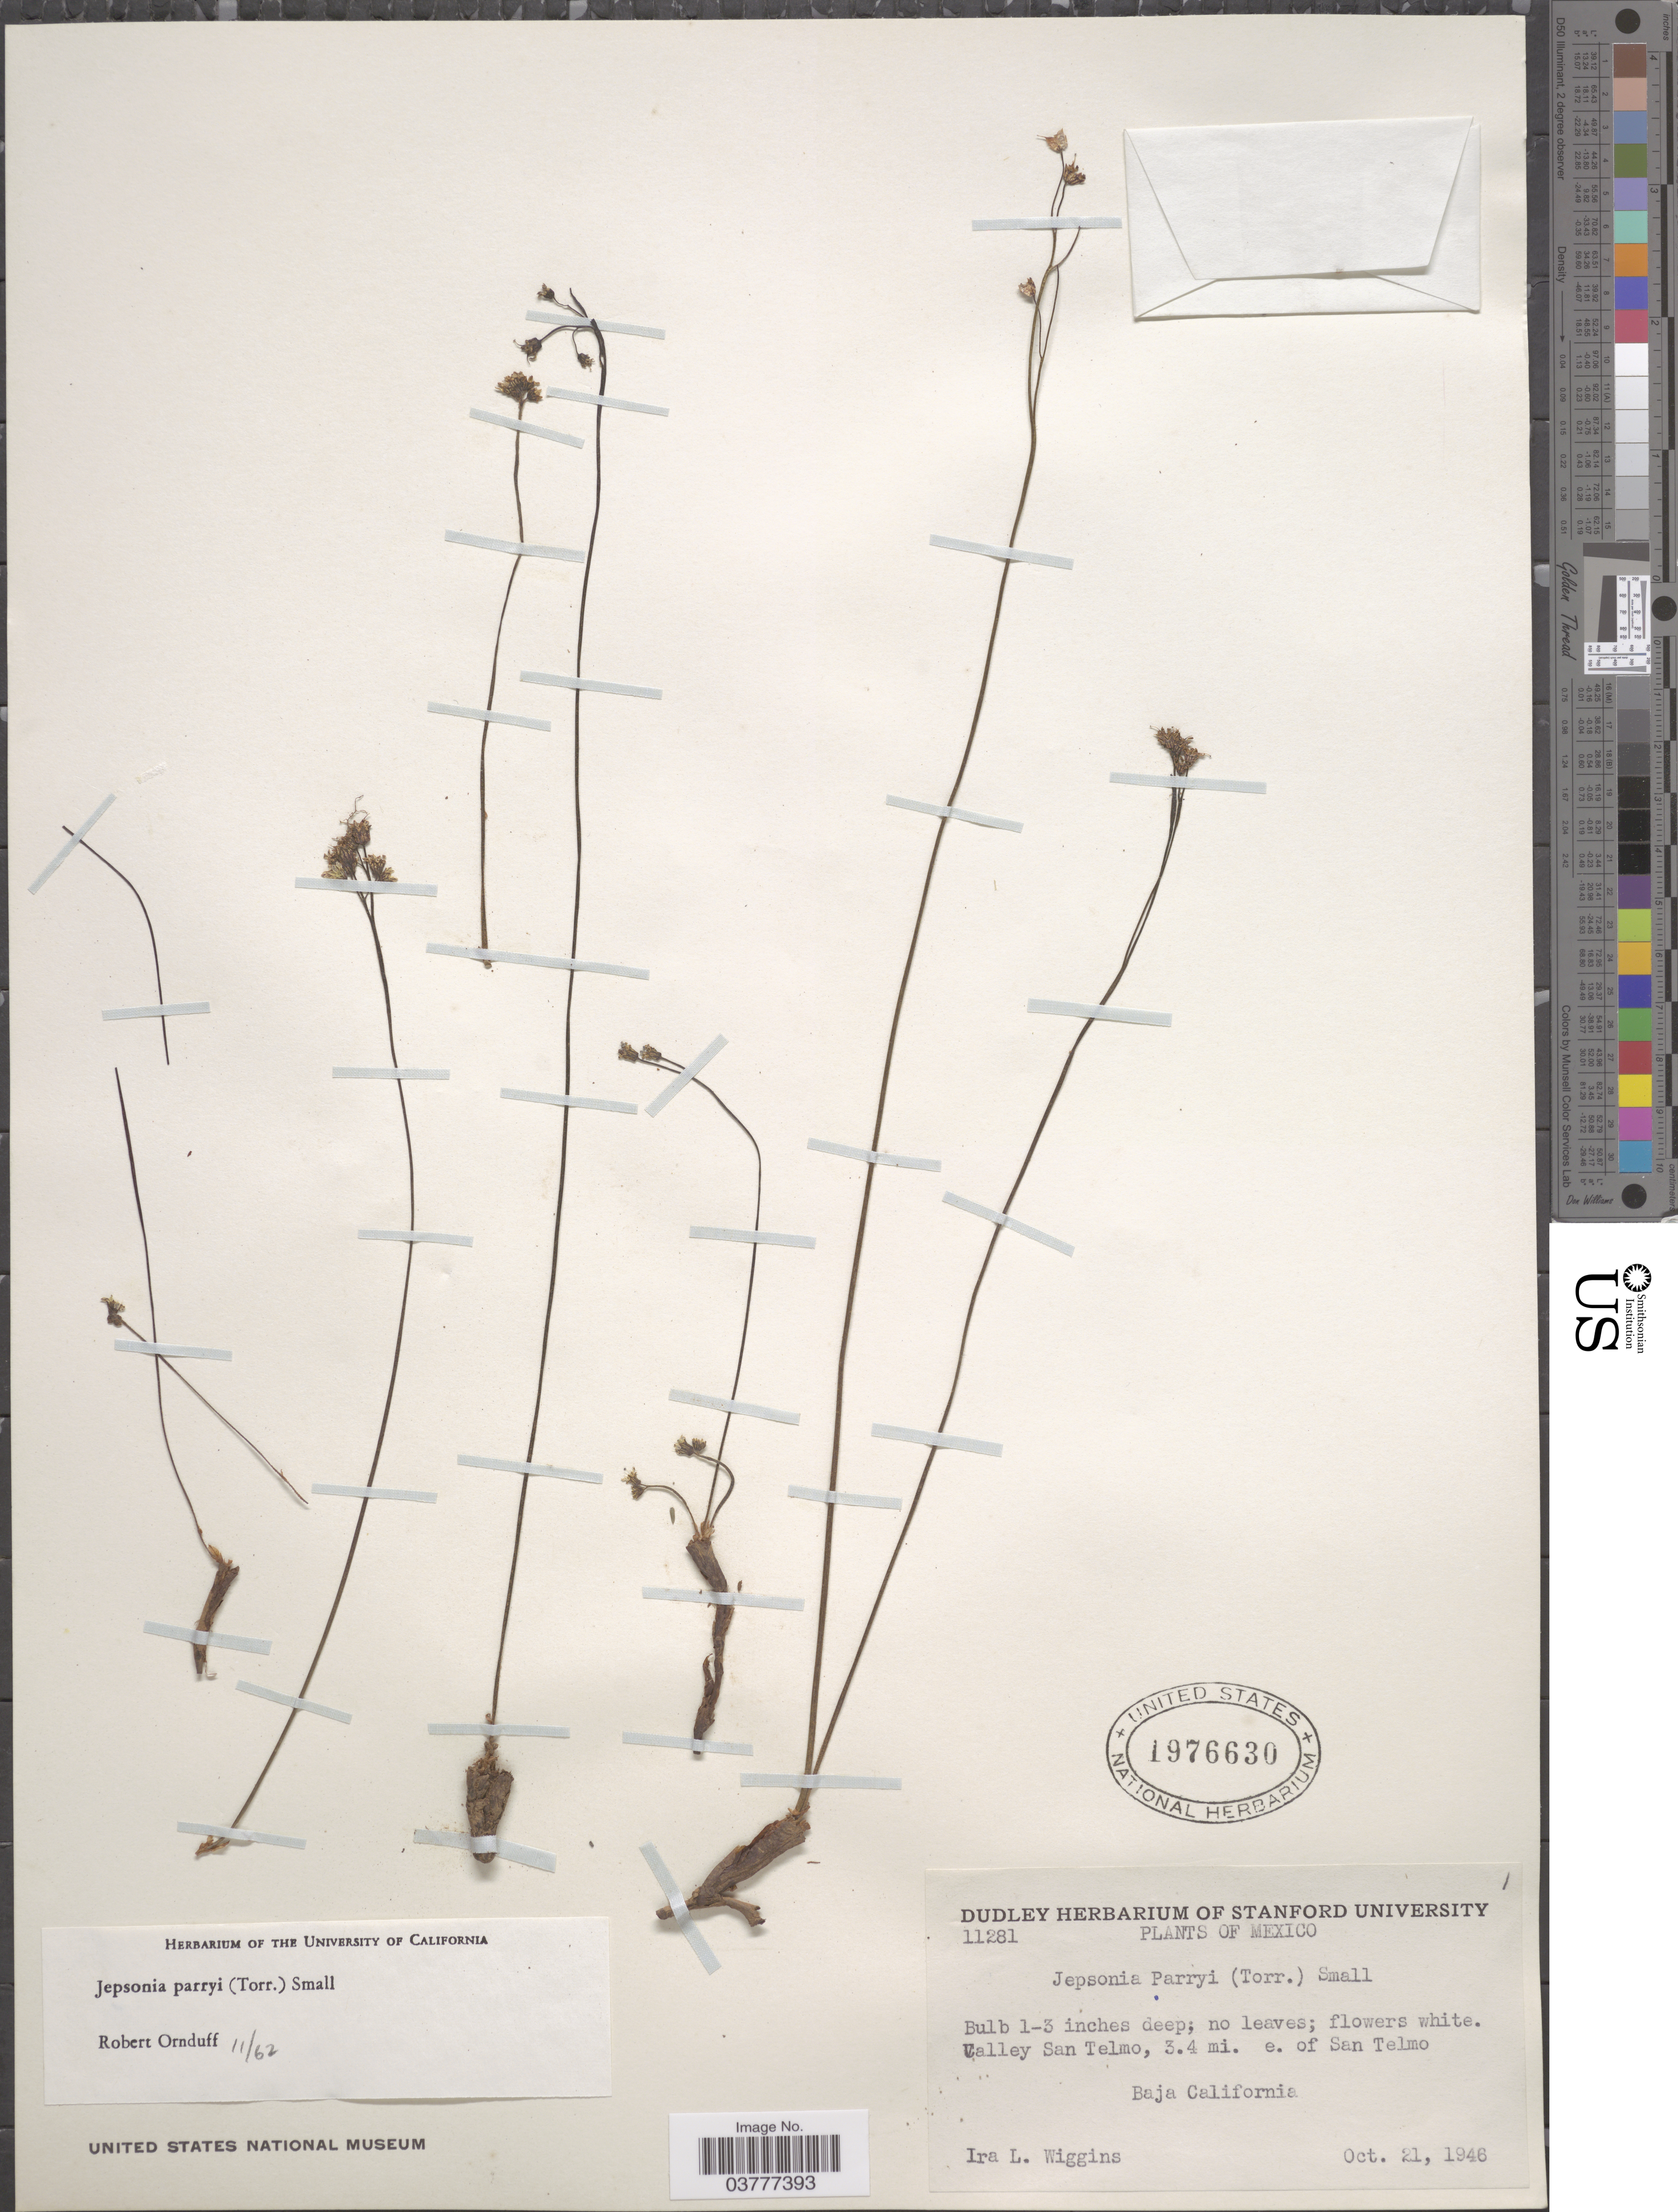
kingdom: Plantae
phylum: Tracheophyta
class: Magnoliopsida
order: Saxifragales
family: Saxifragaceae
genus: Jepsonia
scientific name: Jepsonia parryi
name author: (Torr.) Small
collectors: I. L. Wiggins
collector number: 11281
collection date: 1946-10-21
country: Mexico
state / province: Baja California Norte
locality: Valley San Telmo, 3.4 mi. e. of San Telmo.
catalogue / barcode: US 1976630